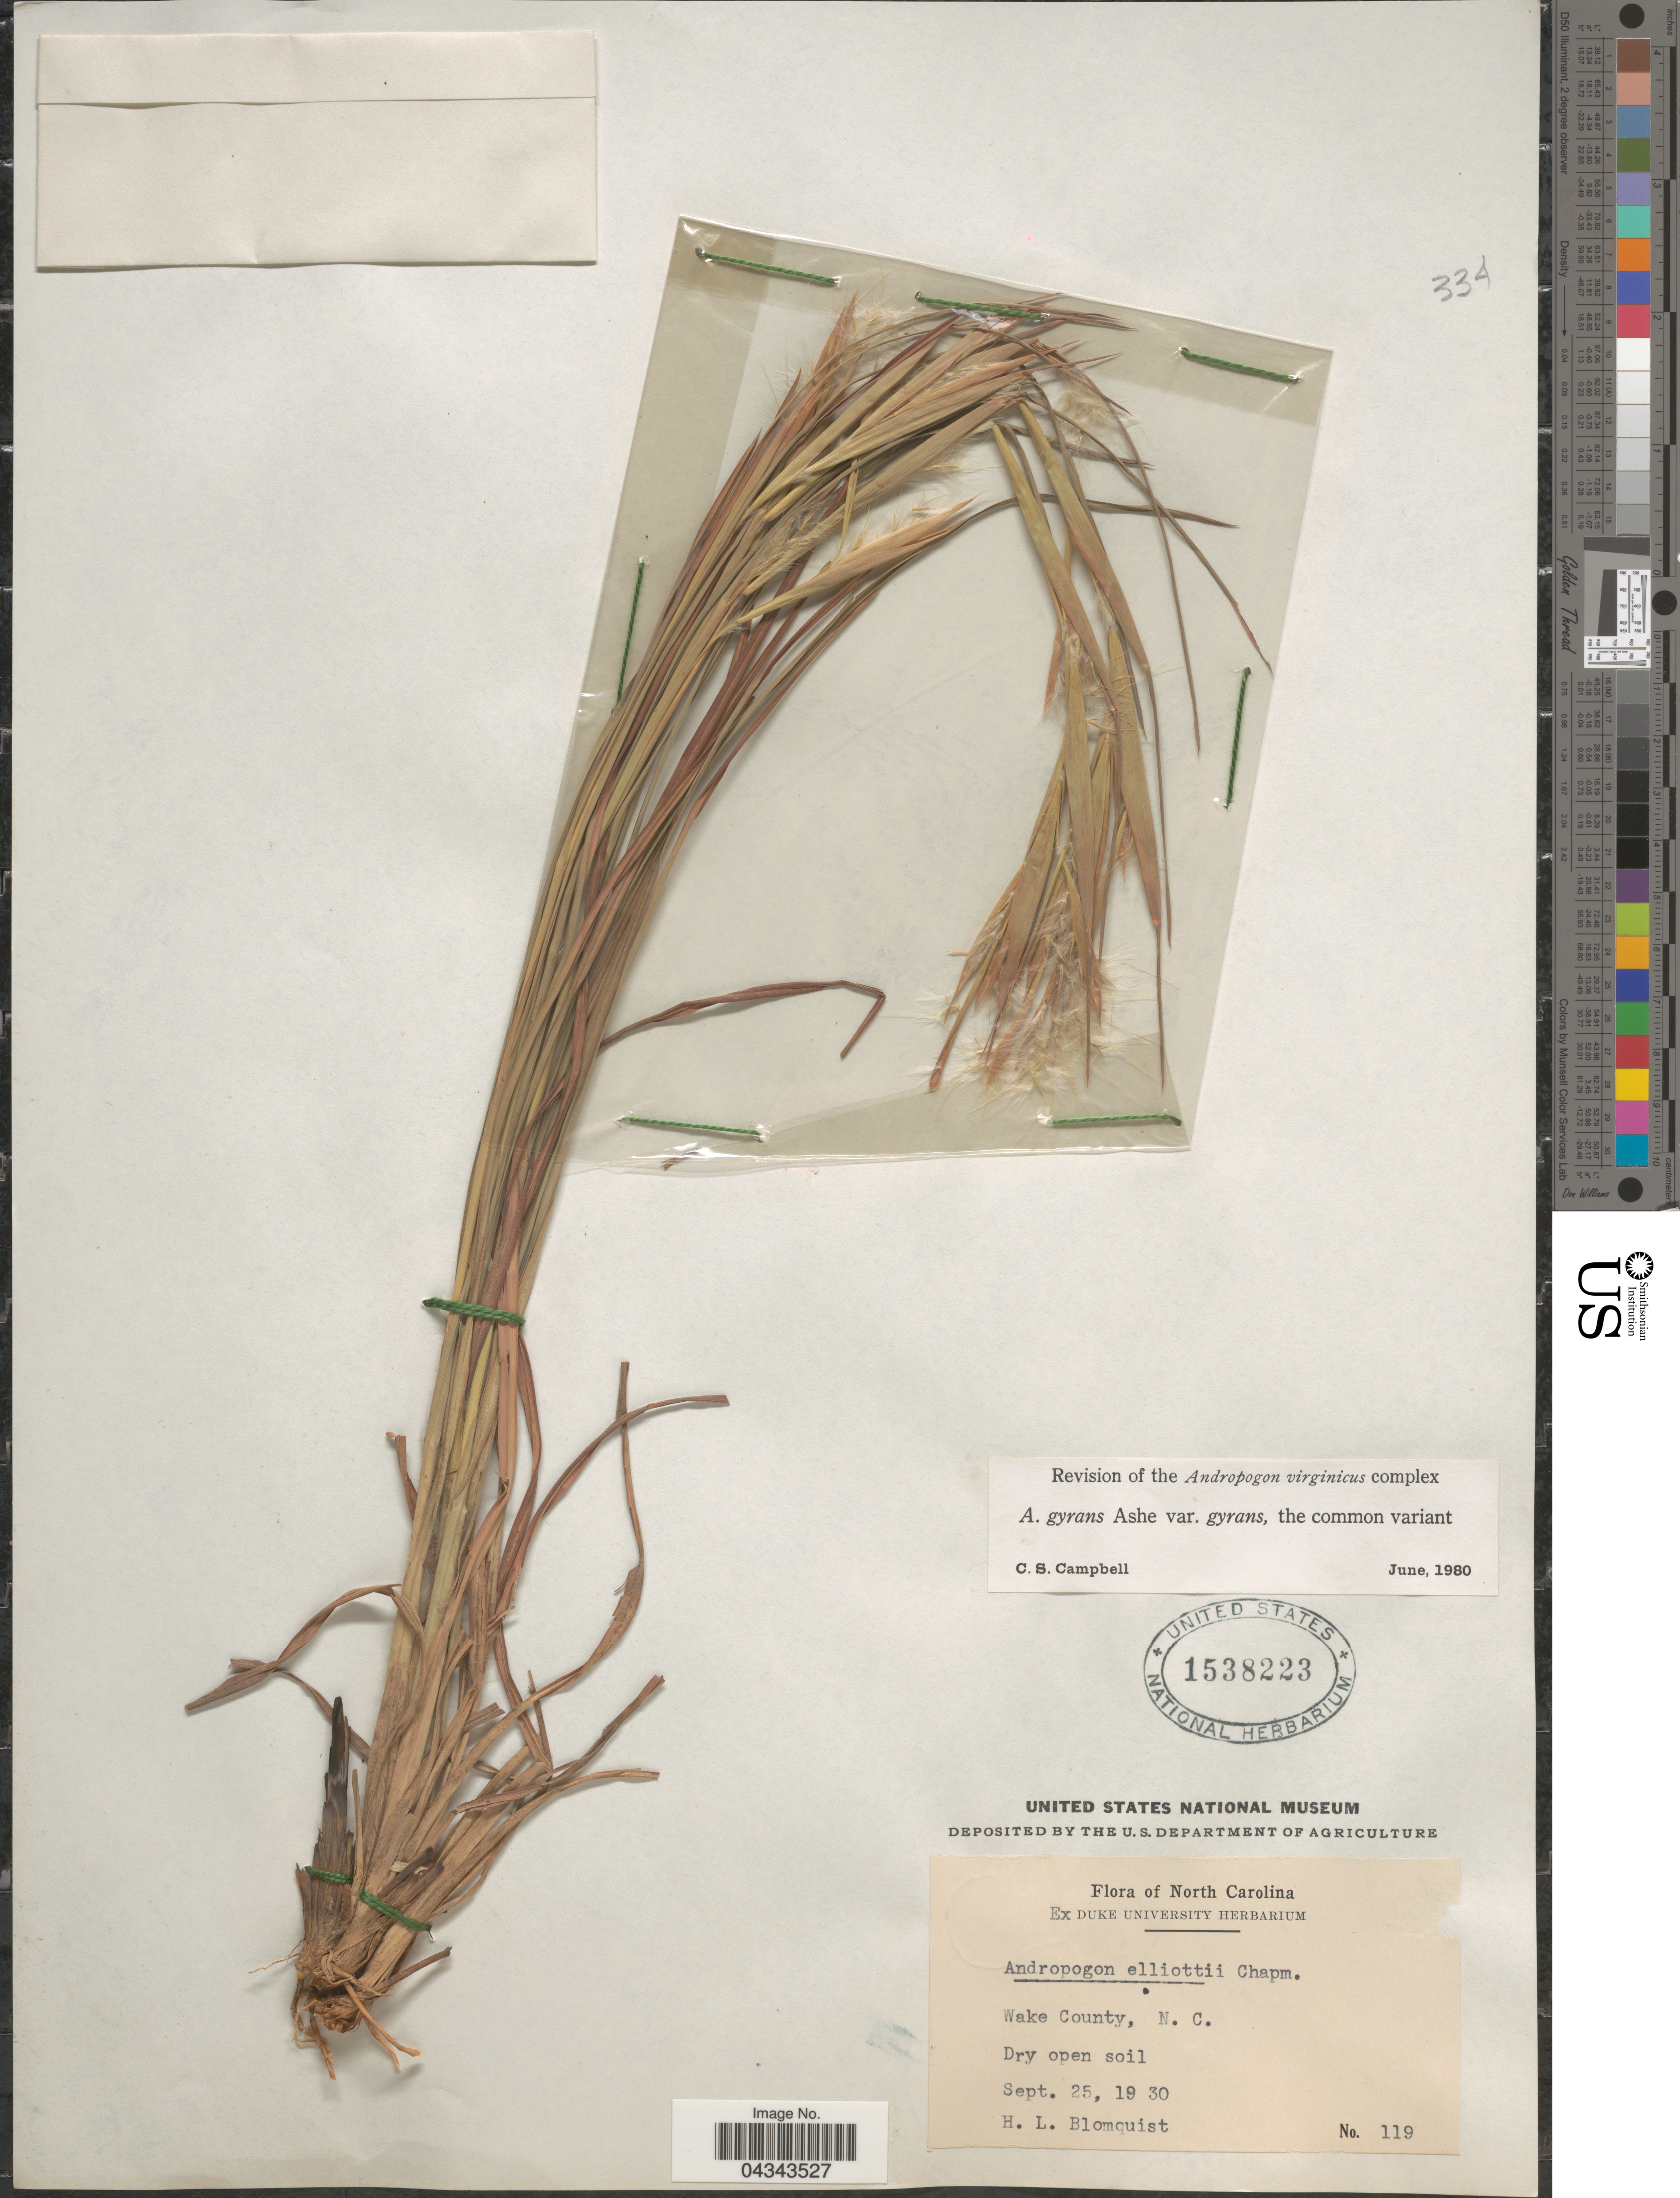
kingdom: Plantae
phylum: Tracheophyta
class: Liliopsida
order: Poales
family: Poaceae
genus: Andropogon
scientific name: Andropogon gyrans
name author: Ashe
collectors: H. Blomquist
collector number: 119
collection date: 1930-09-25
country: United States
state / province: North Carolina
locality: Wake County.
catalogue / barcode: US 1538223